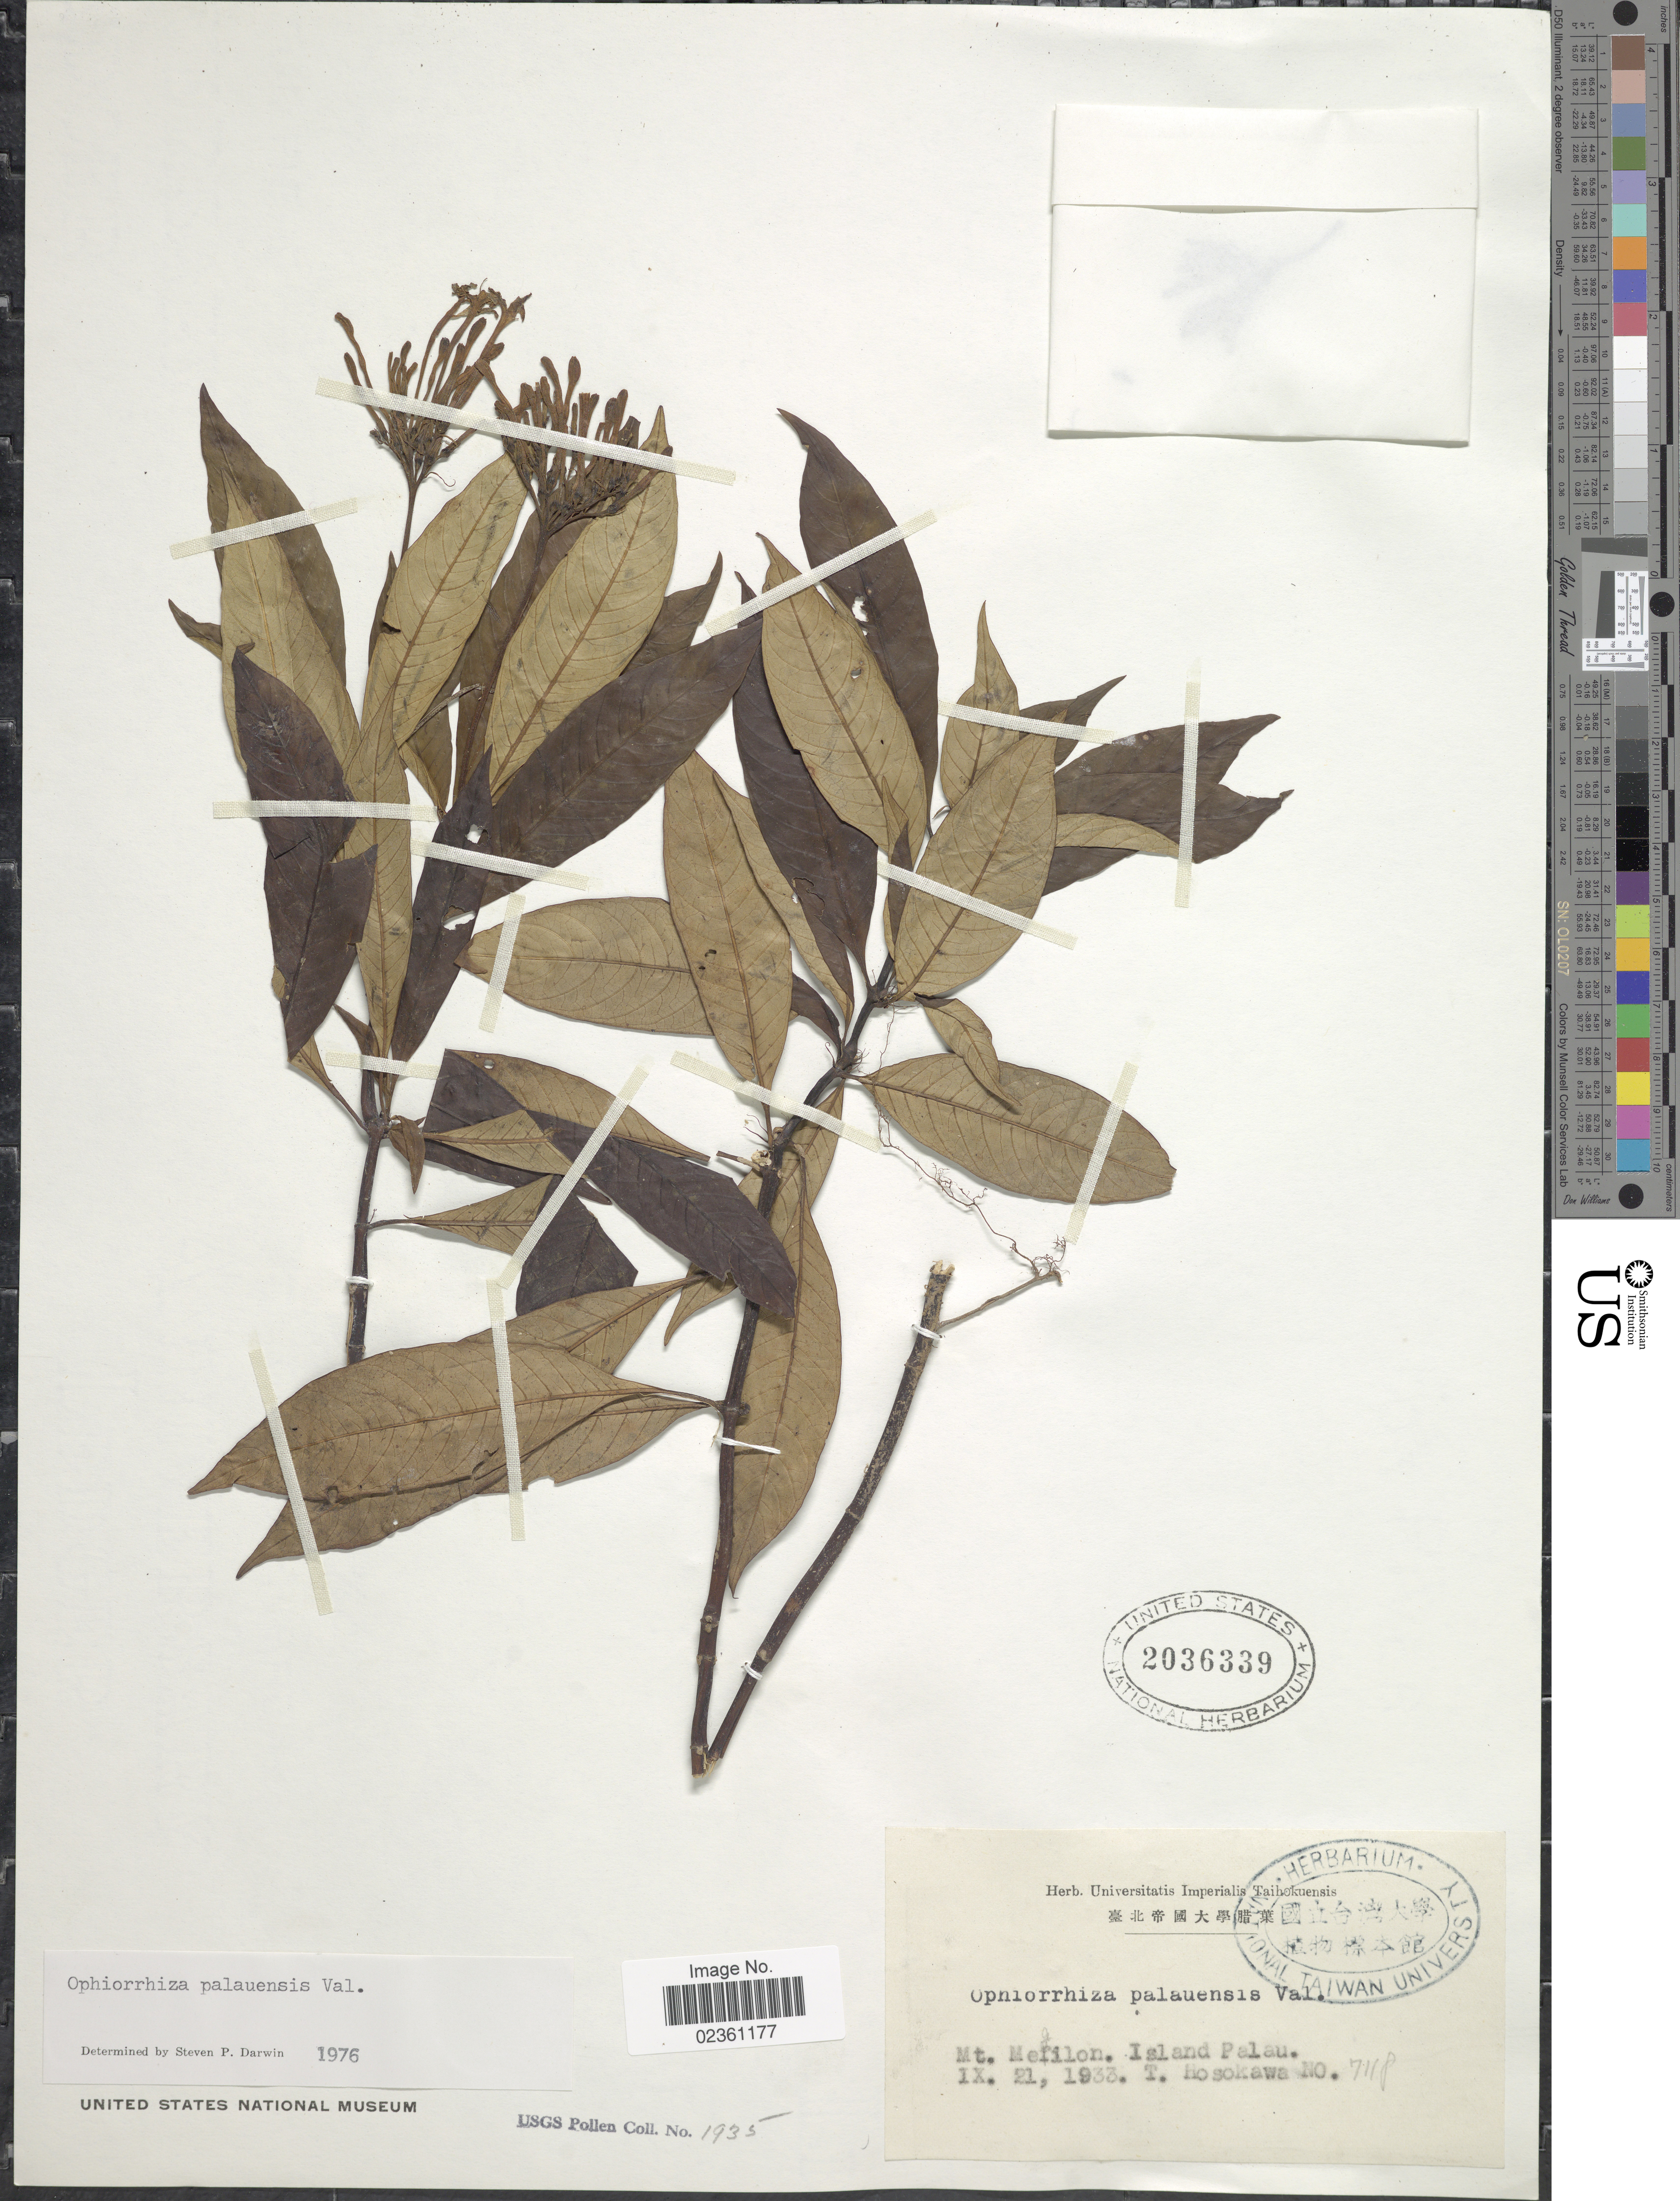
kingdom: Plantae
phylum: Tracheophyta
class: Magnoliopsida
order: Gentianales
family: Rubiaceae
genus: Ophiorrhiza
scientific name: Ophiorrhiza palauensis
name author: Valeton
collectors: T. Hosokawa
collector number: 7118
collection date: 1933-09-21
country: Palau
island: Babeldaob [Babelthuap]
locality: Mt Megilon. Island Palau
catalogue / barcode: US 2036339